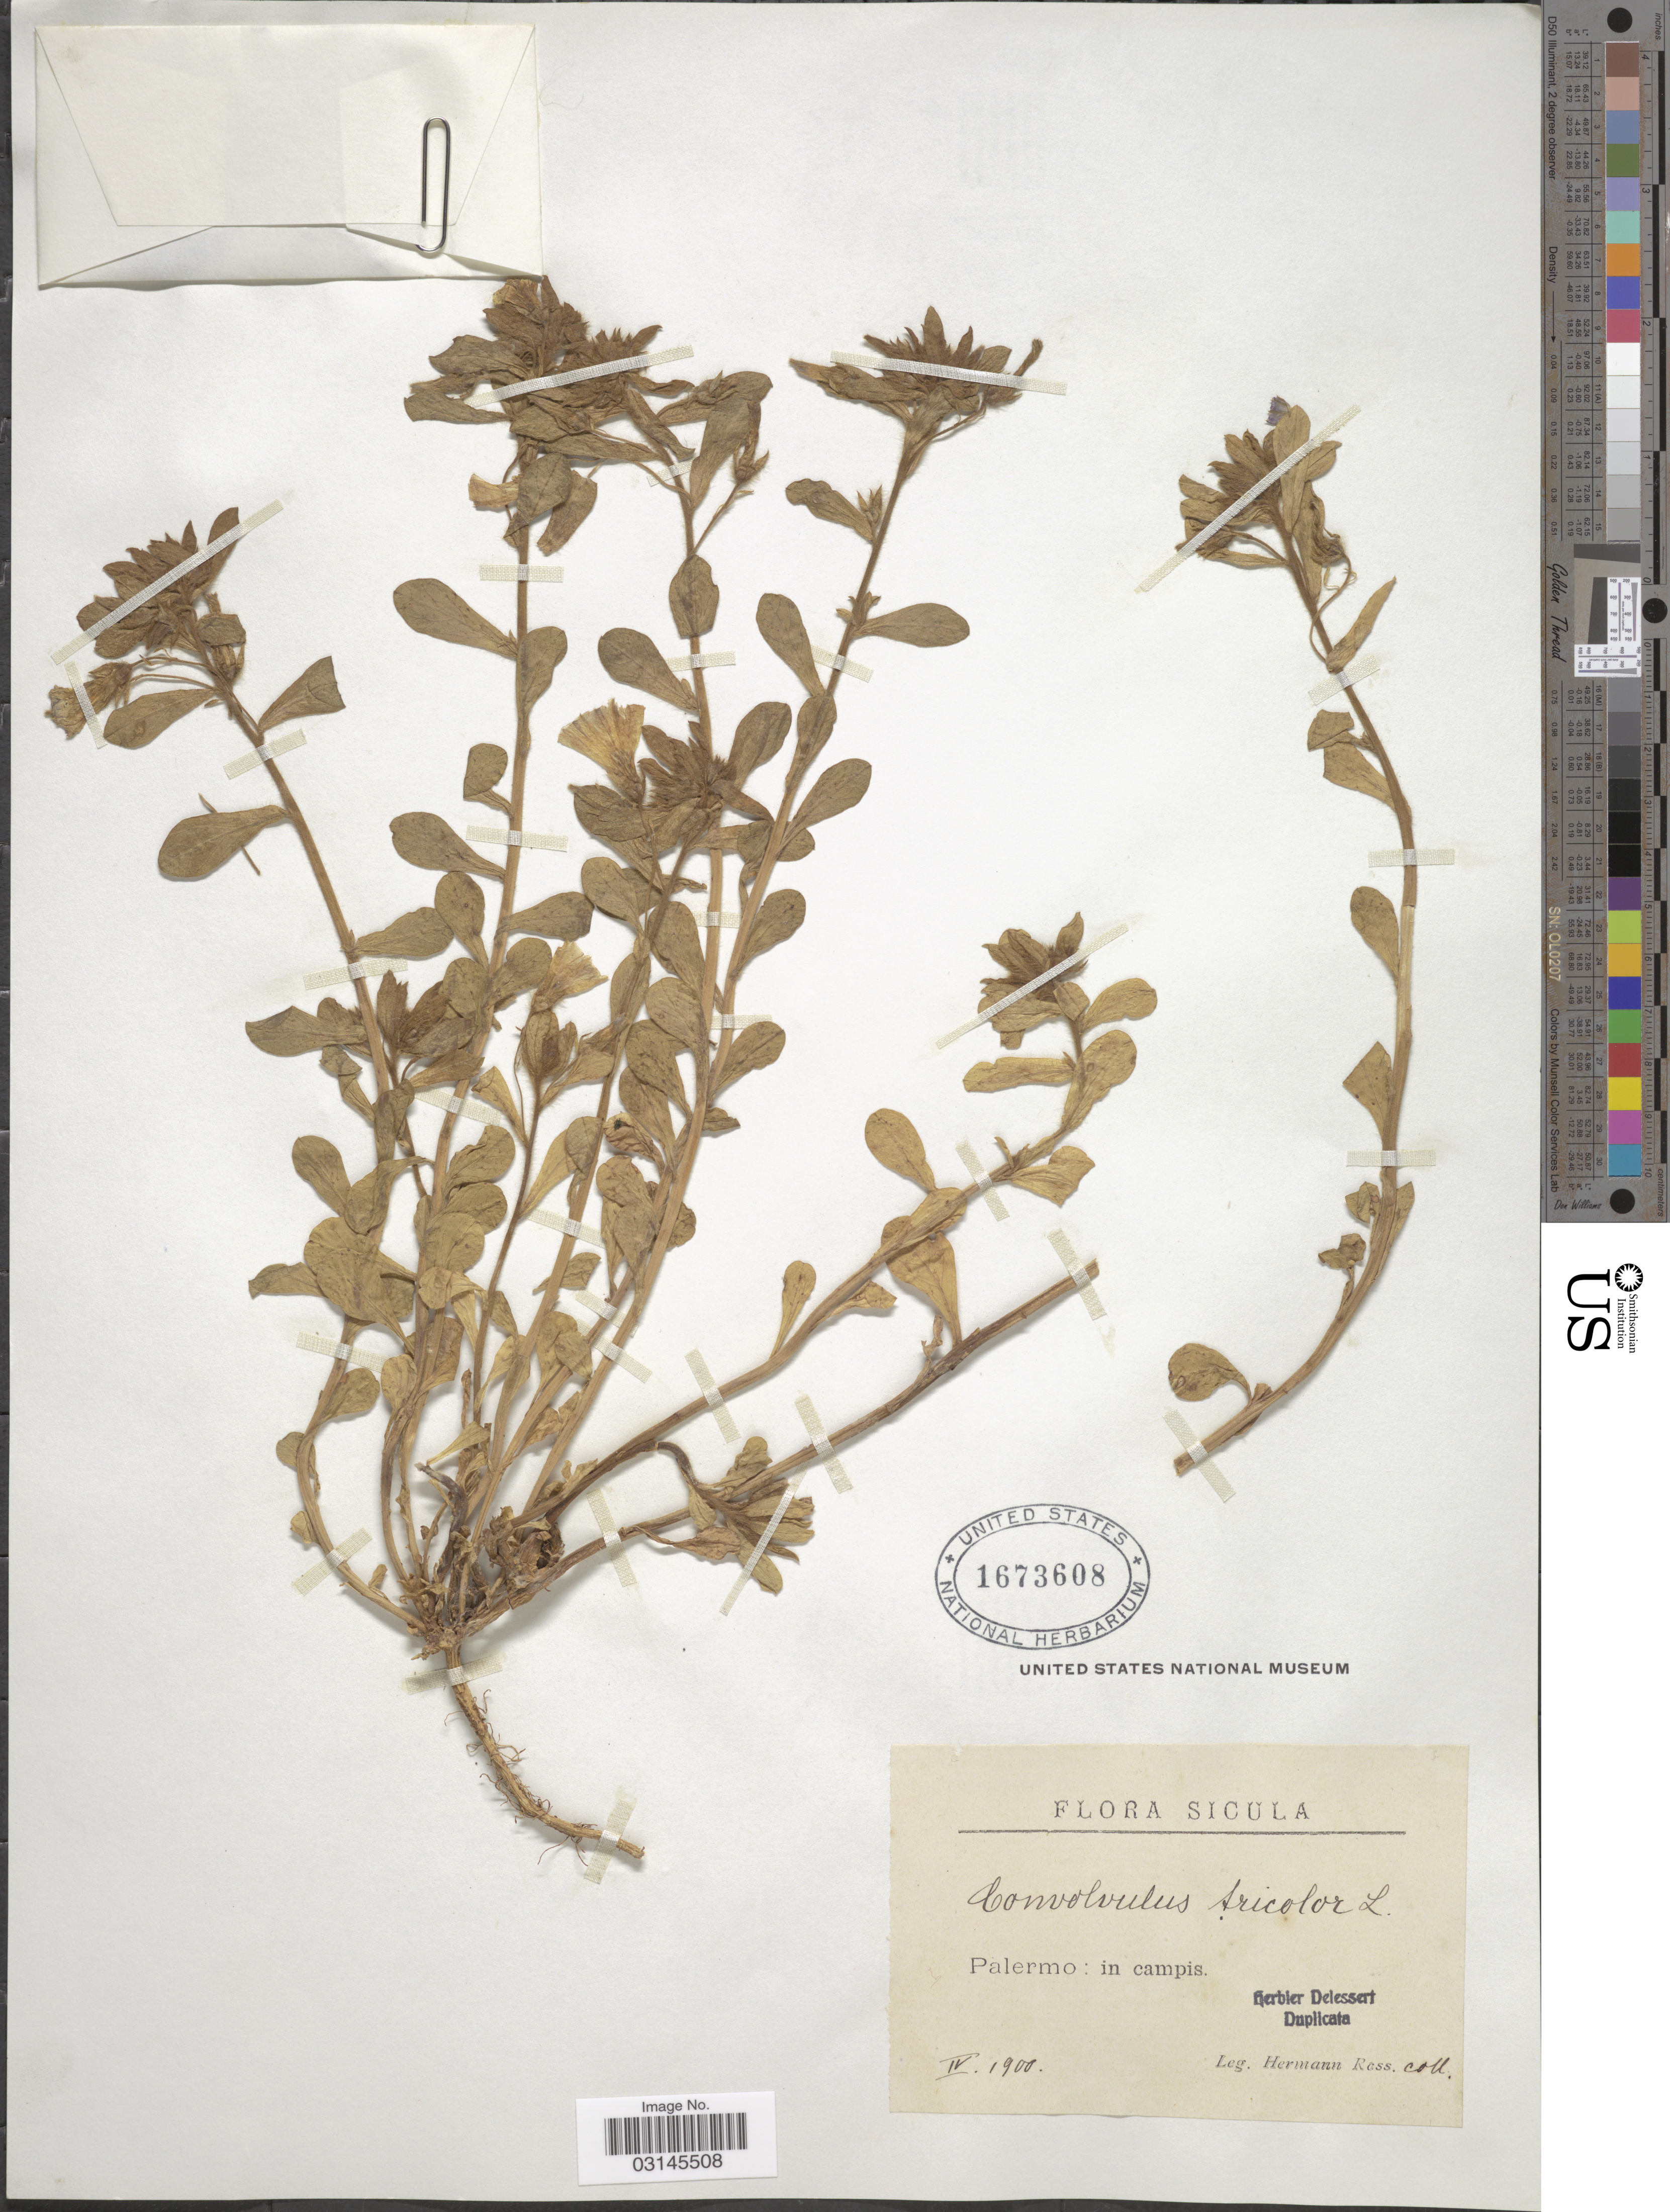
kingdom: Plantae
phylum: Tracheophyta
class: Magnoliopsida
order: Solanales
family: Convolvulaceae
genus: Convolvulus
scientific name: Convolvulus tricolor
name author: L.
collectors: H. Ross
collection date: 1900-04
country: Italy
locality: Sicula. Palermo.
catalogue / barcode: US 1673608